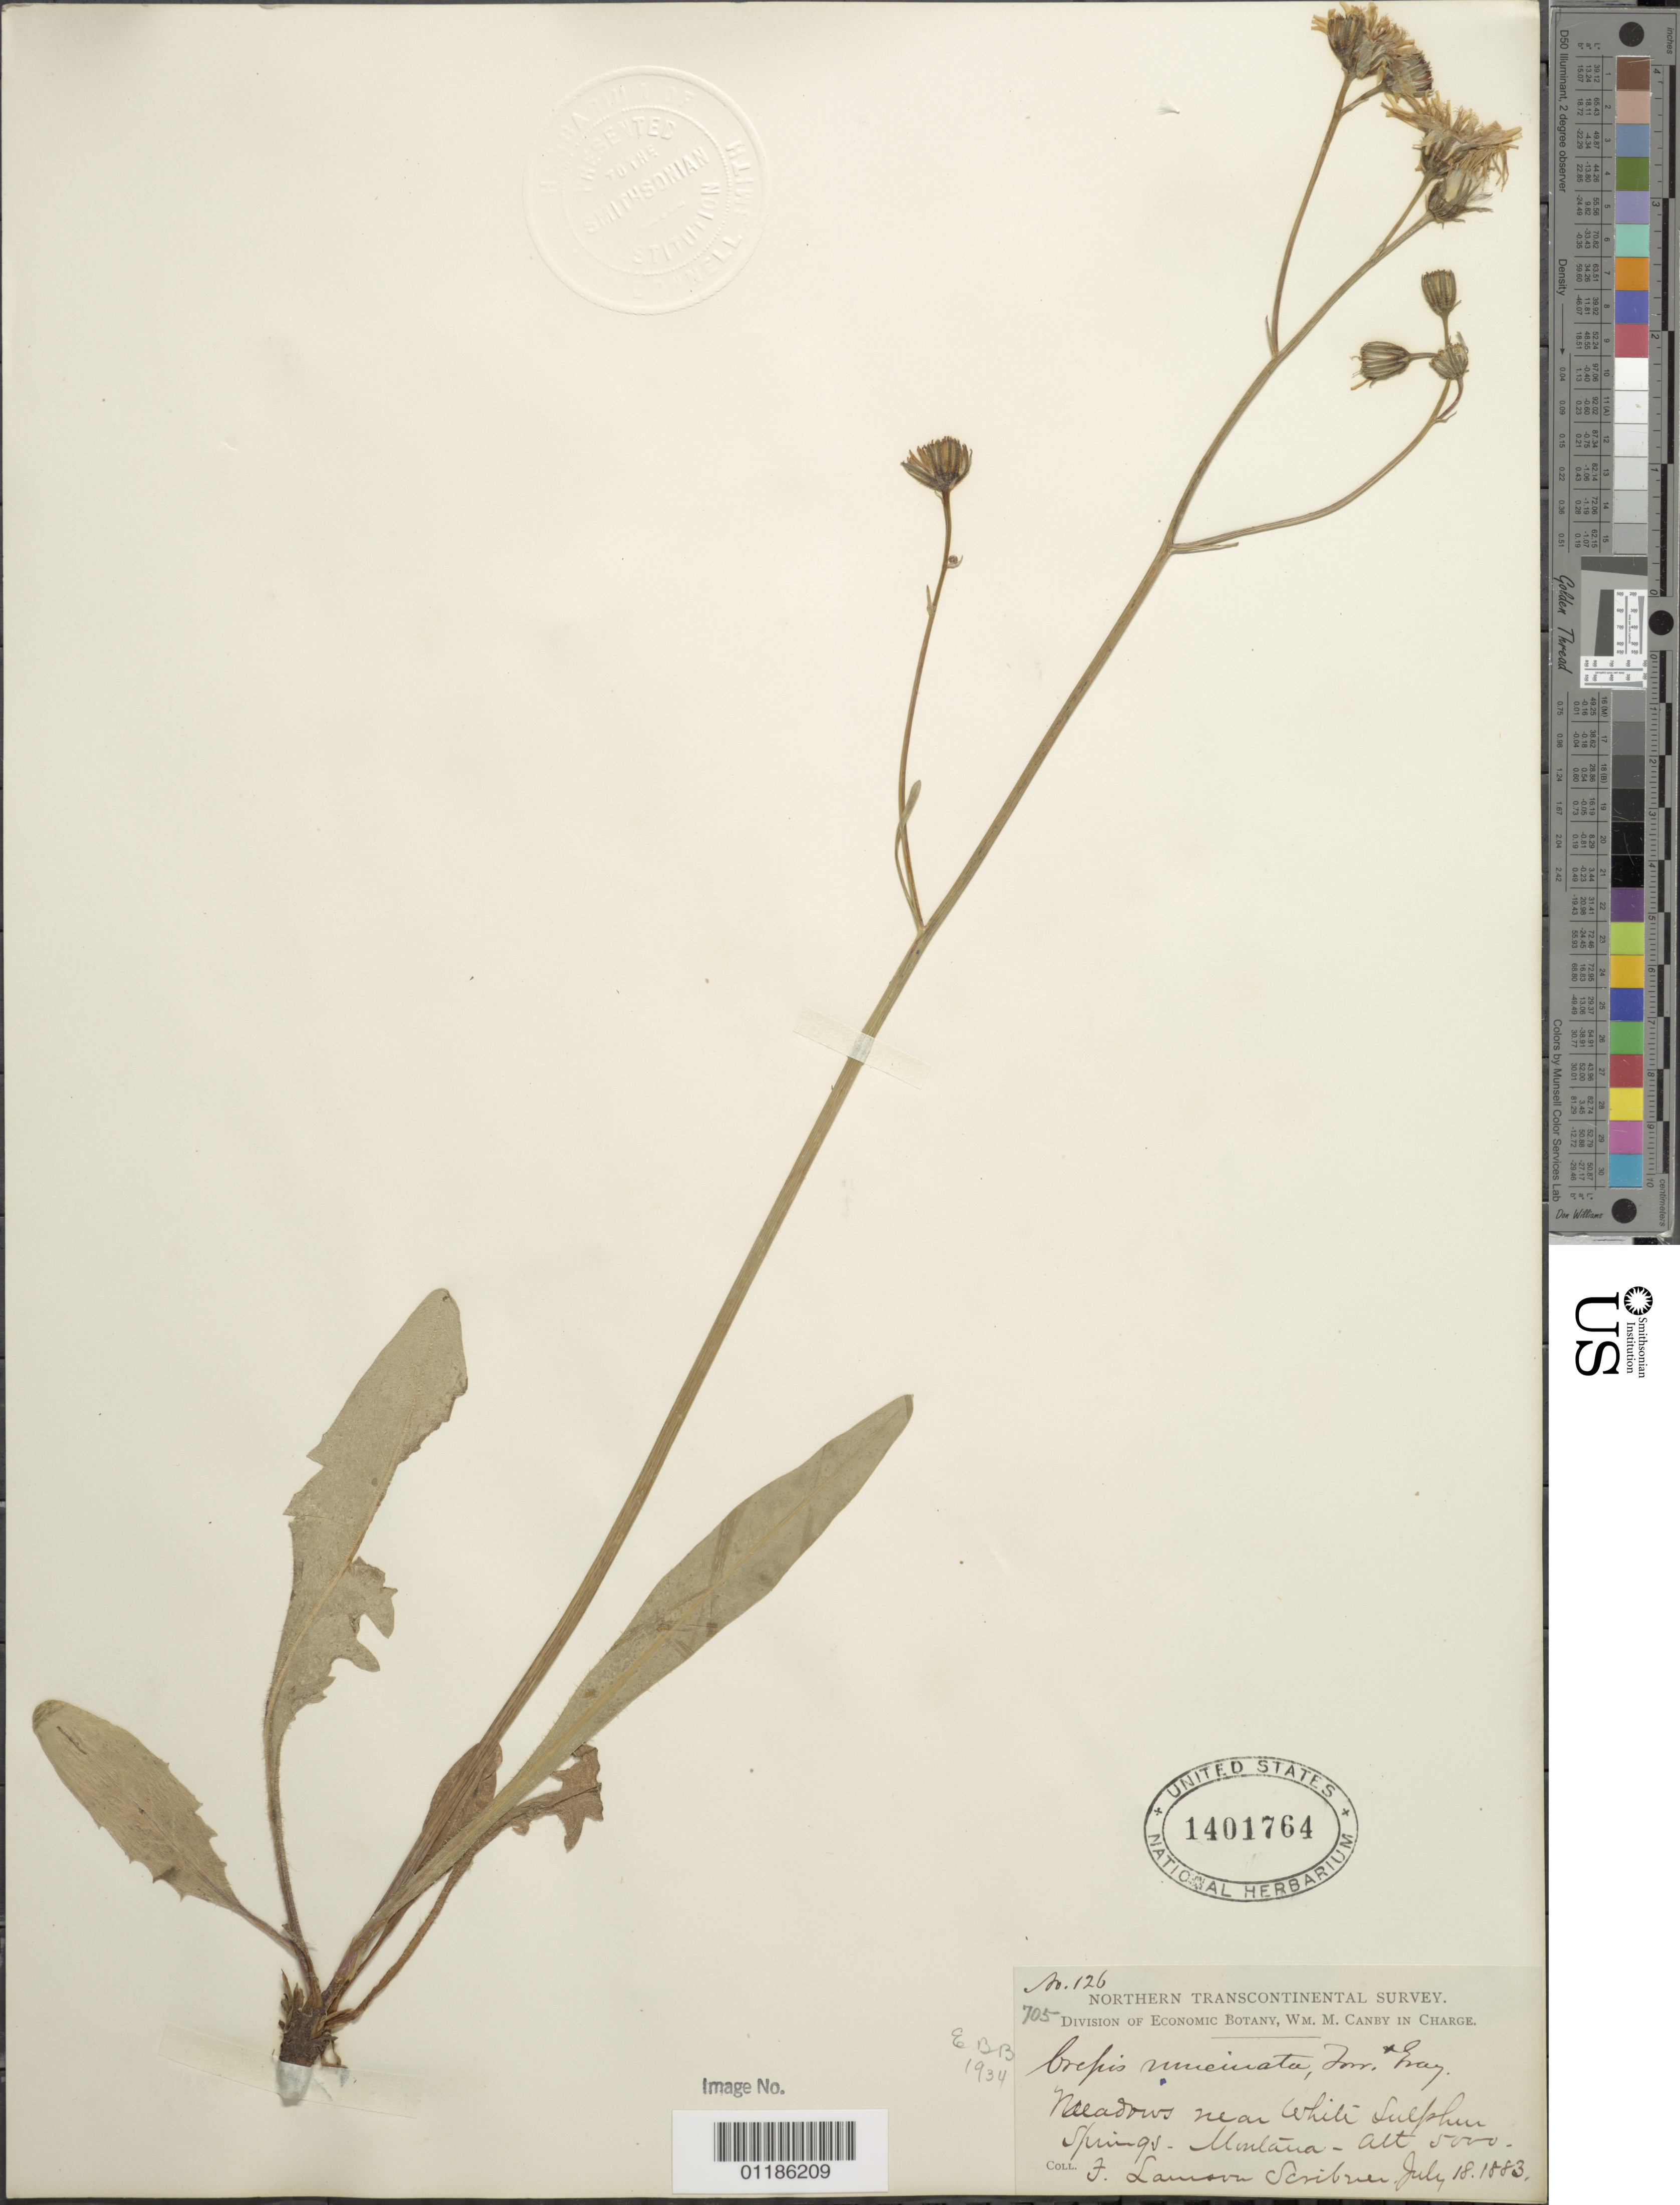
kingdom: Plantae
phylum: Tracheophyta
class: Magnoliopsida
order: Asterales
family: Asteraceae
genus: Crepis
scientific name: Crepis runcinata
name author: Torr. & A. Gray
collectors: F. L. Scribner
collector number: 126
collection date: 1883-07-18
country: United States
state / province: Montana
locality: Grassy bottom lands, White Sulphur Springs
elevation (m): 1524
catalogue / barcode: US 1401764